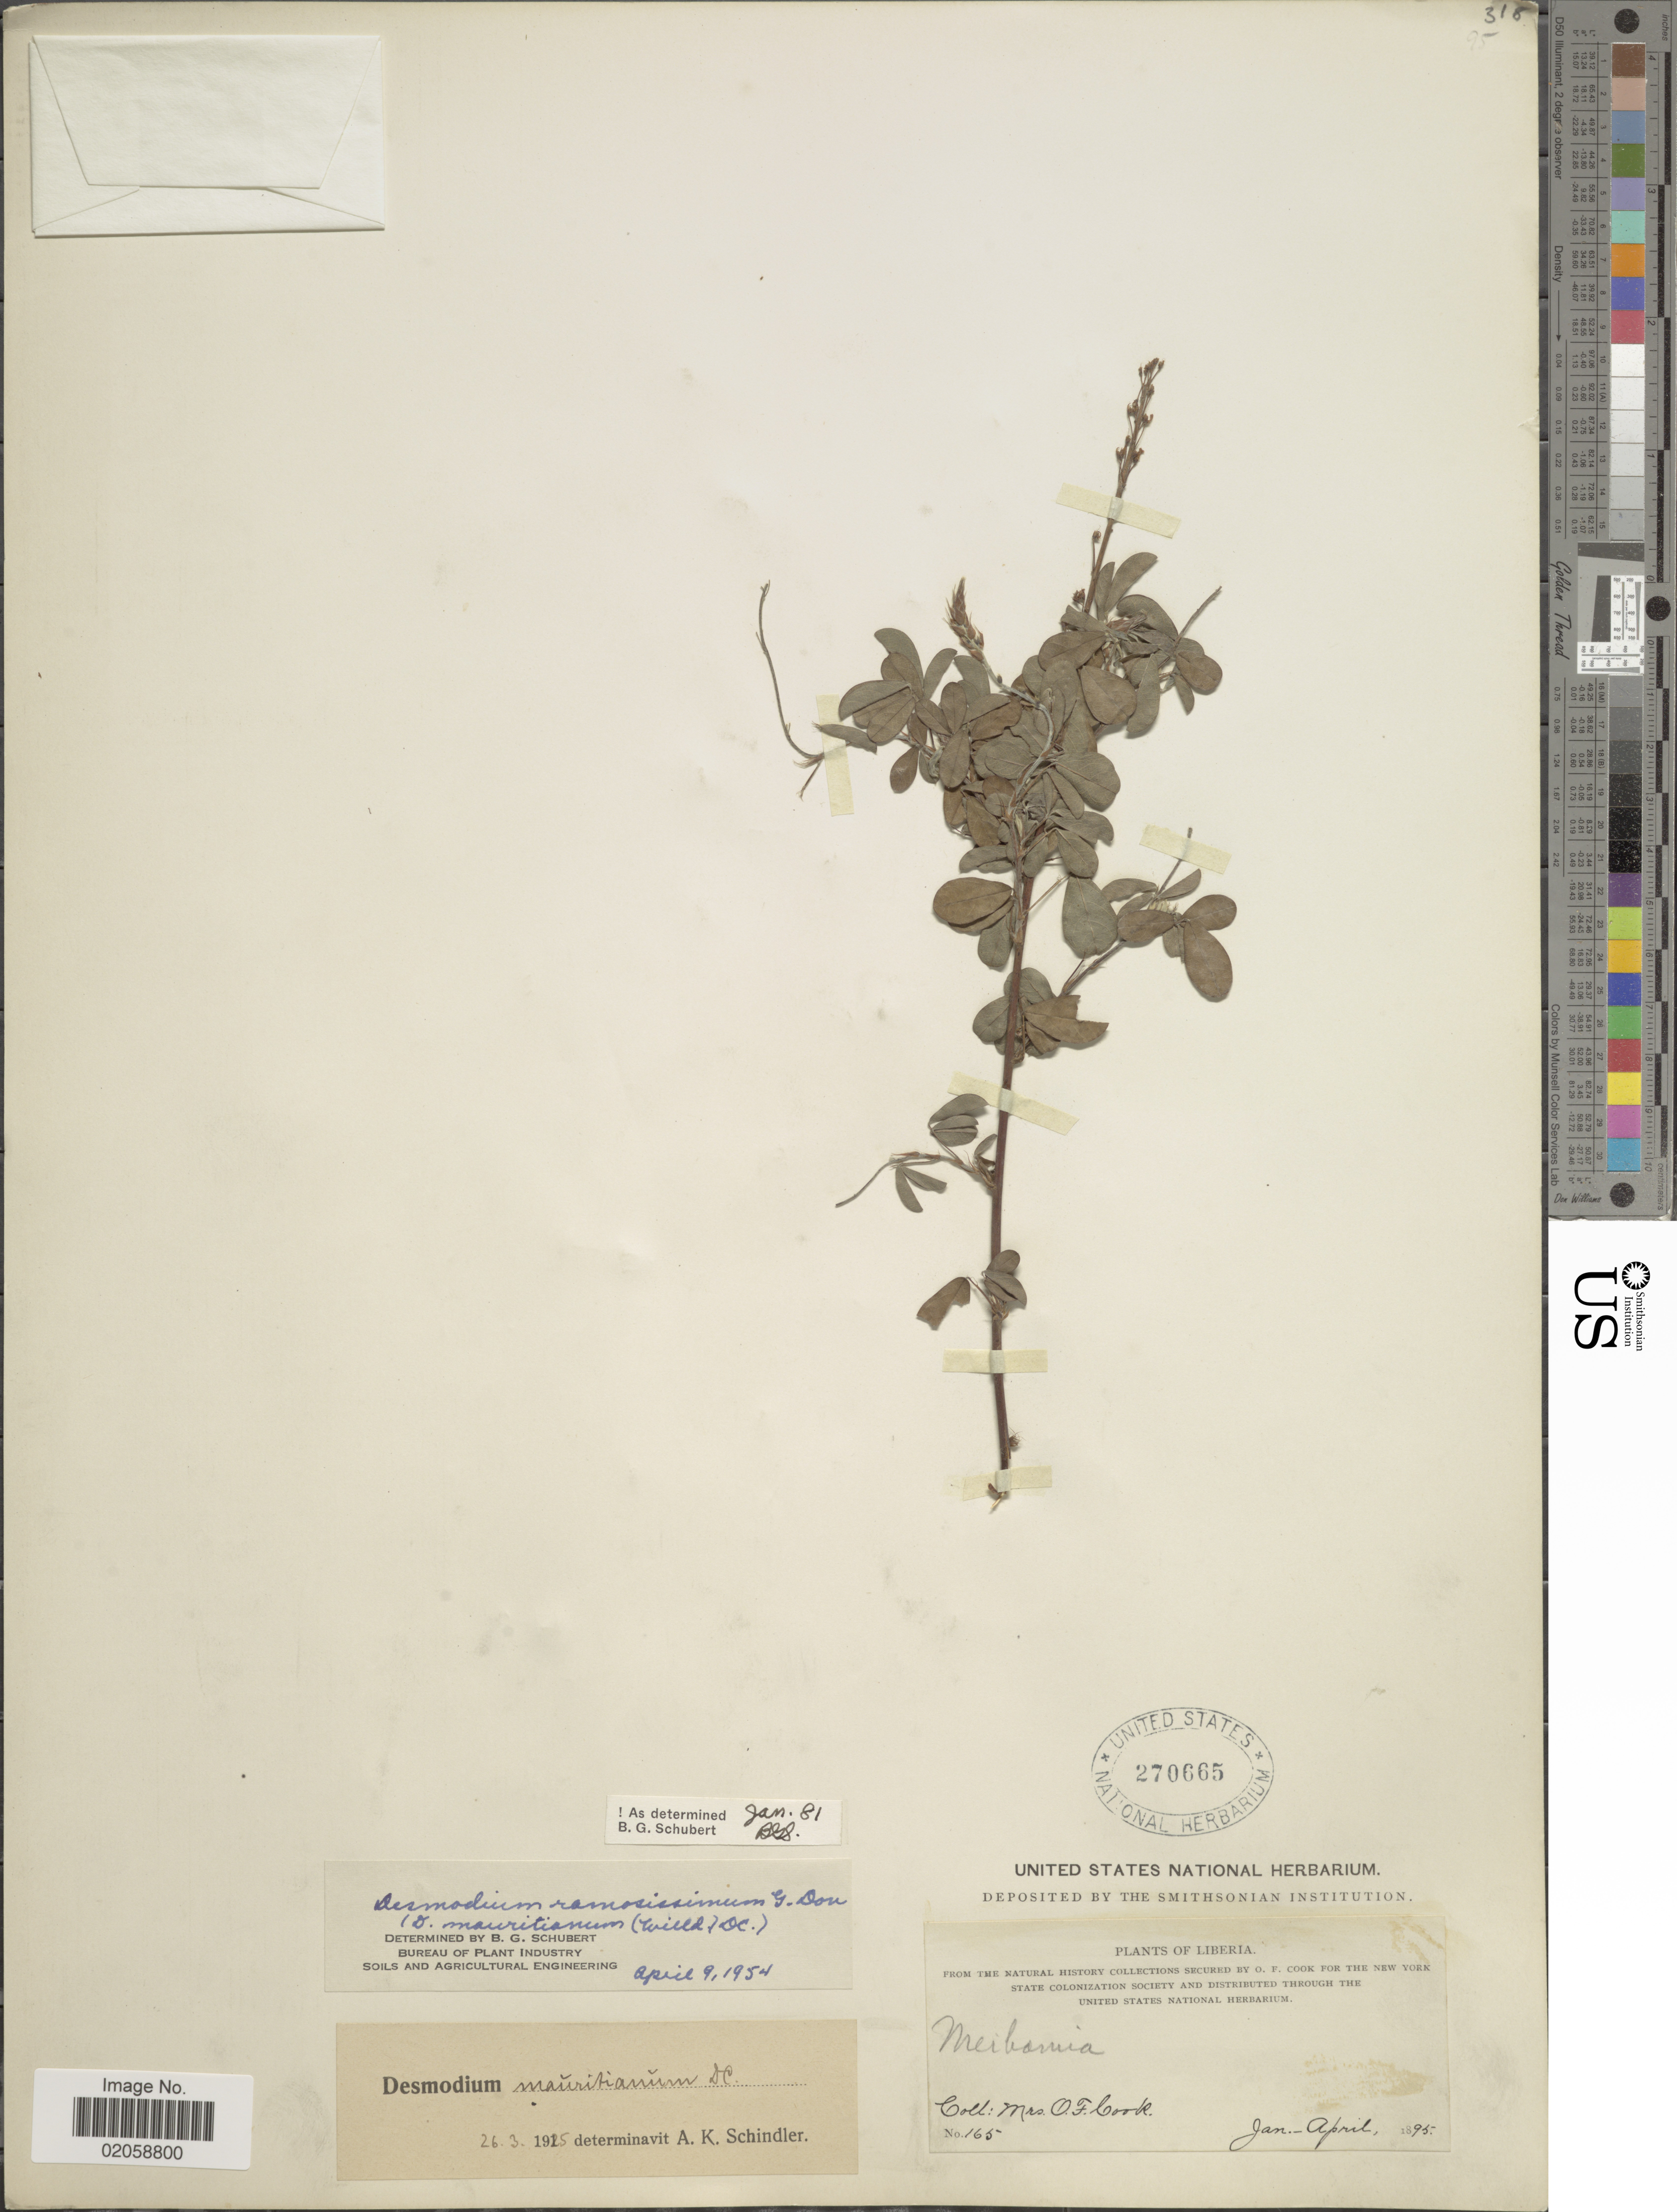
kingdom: Plantae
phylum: Tracheophyta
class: Magnoliopsida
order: Fabales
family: Fabaceae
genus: Grona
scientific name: Grona ramosissima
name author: (G. Don) H. Ohashi & K. Ohashi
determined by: Strong, Mark T., (BOT), Smithsonian Institution - National Museum of Natural History (UNITED STATES)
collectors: Alice C. Cook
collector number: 165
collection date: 1895-01/1895-04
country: Liberia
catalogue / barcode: US 270665